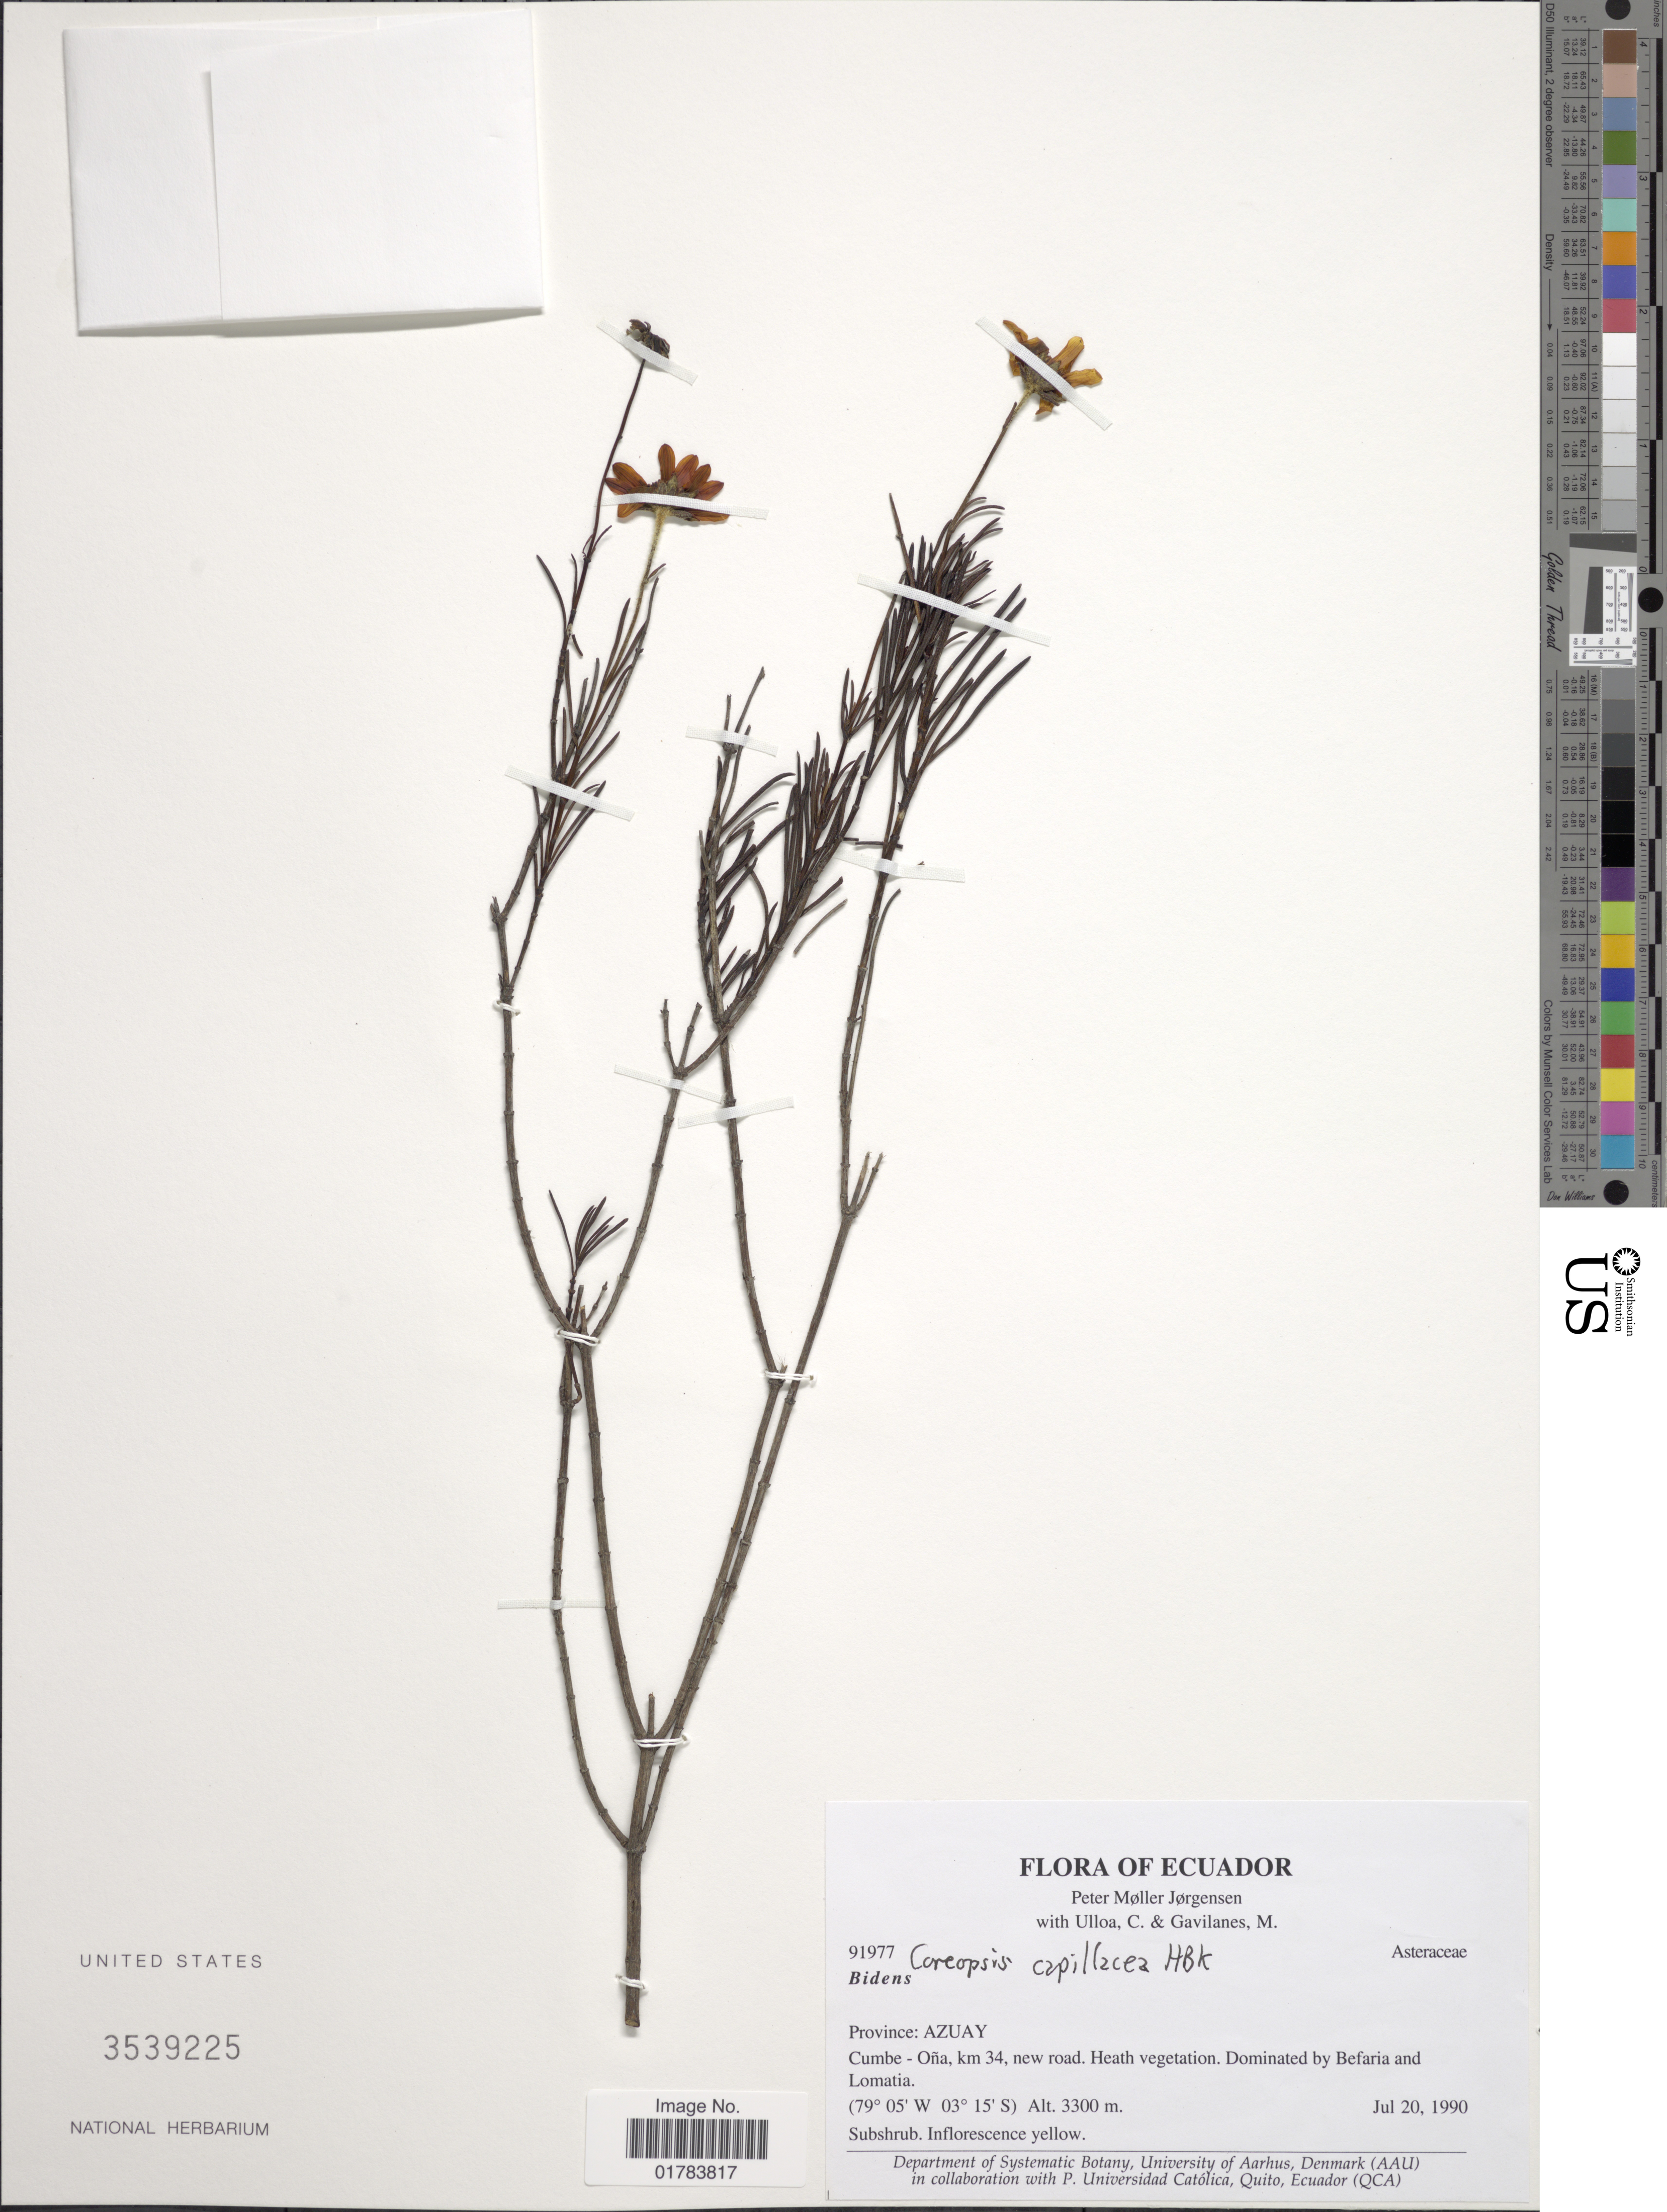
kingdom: Plantae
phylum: Tracheophyta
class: Magnoliopsida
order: Asterales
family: Asteraceae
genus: Coreopsis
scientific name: Coreopsis capillacea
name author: Kunth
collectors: P. M. Jørgensen, C. Ulloa & M. Gavilanes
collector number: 91977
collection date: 1990-07-20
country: Ecuador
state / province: Azuay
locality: Cumbe - Ona, km 34, new road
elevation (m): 3300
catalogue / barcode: US 3539225